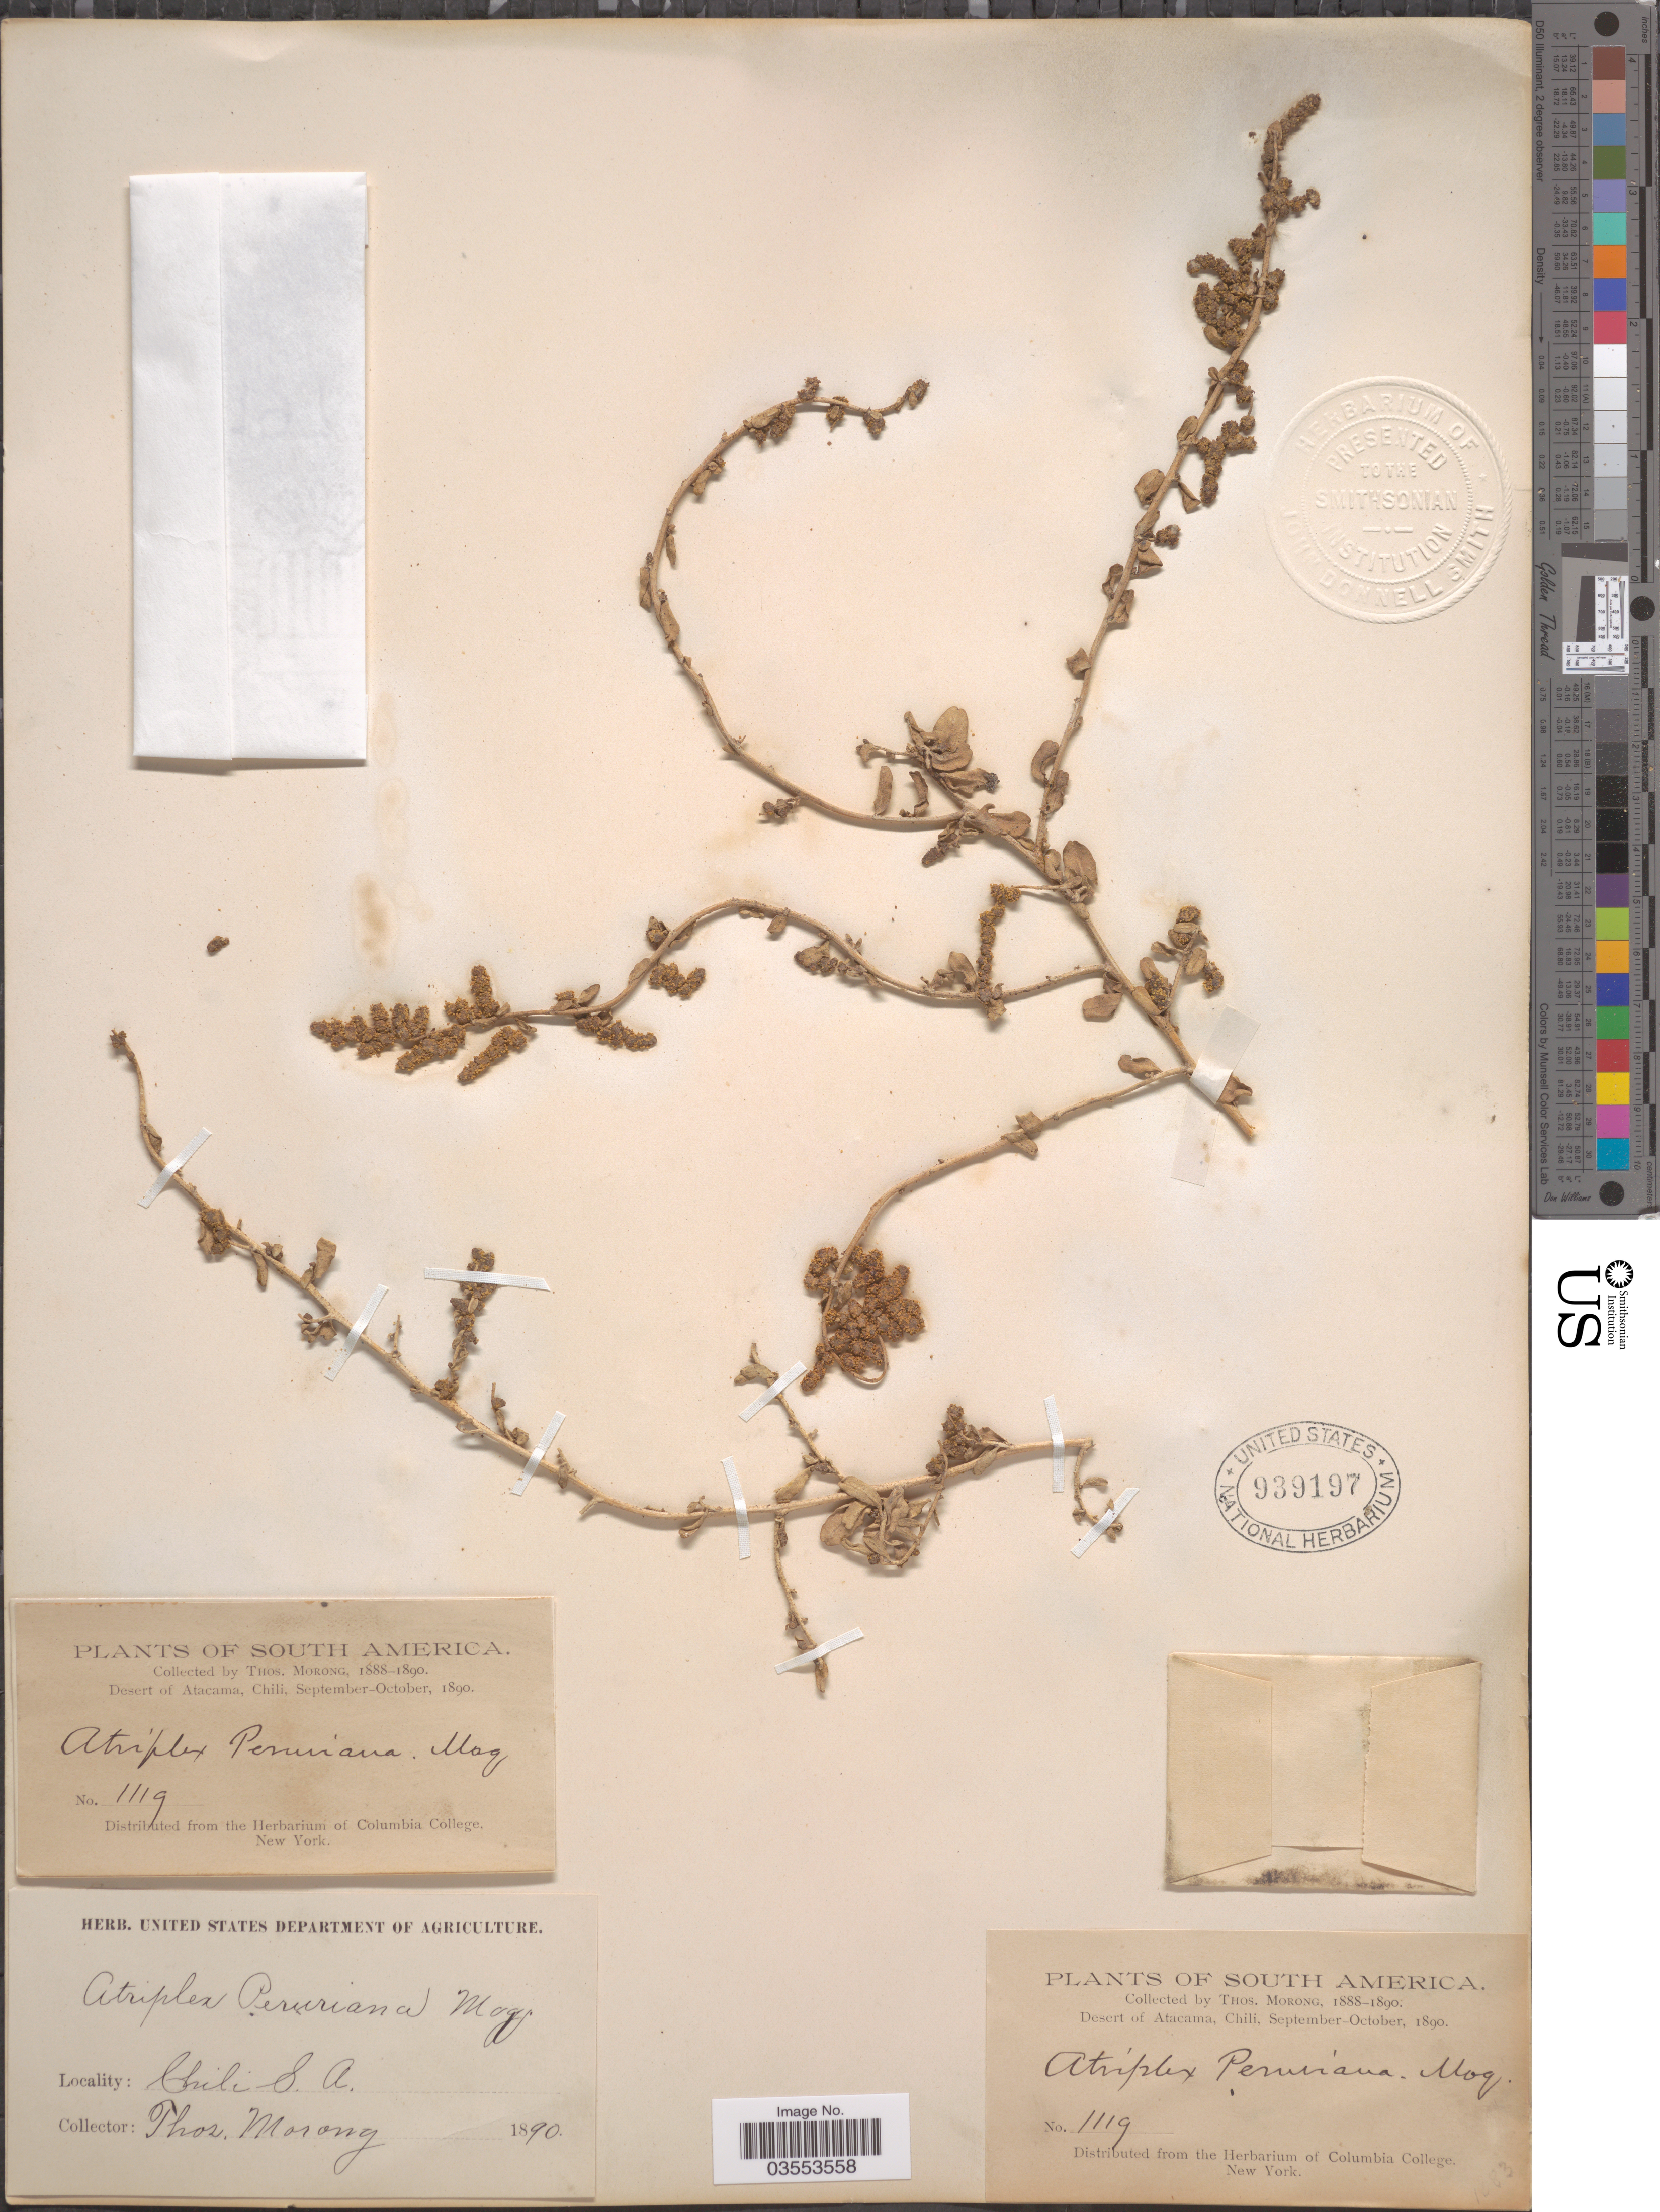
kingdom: Plantae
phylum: Tracheophyta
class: Magnoliopsida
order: Caryophyllales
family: Amaranthaceae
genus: Atriplex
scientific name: Atriplex peruviana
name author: Moq.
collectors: ex herb. T. Morong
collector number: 1119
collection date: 1890-09/1890-10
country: Chile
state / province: Atacama (III)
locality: Desert of Atacama.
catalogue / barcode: US 939197